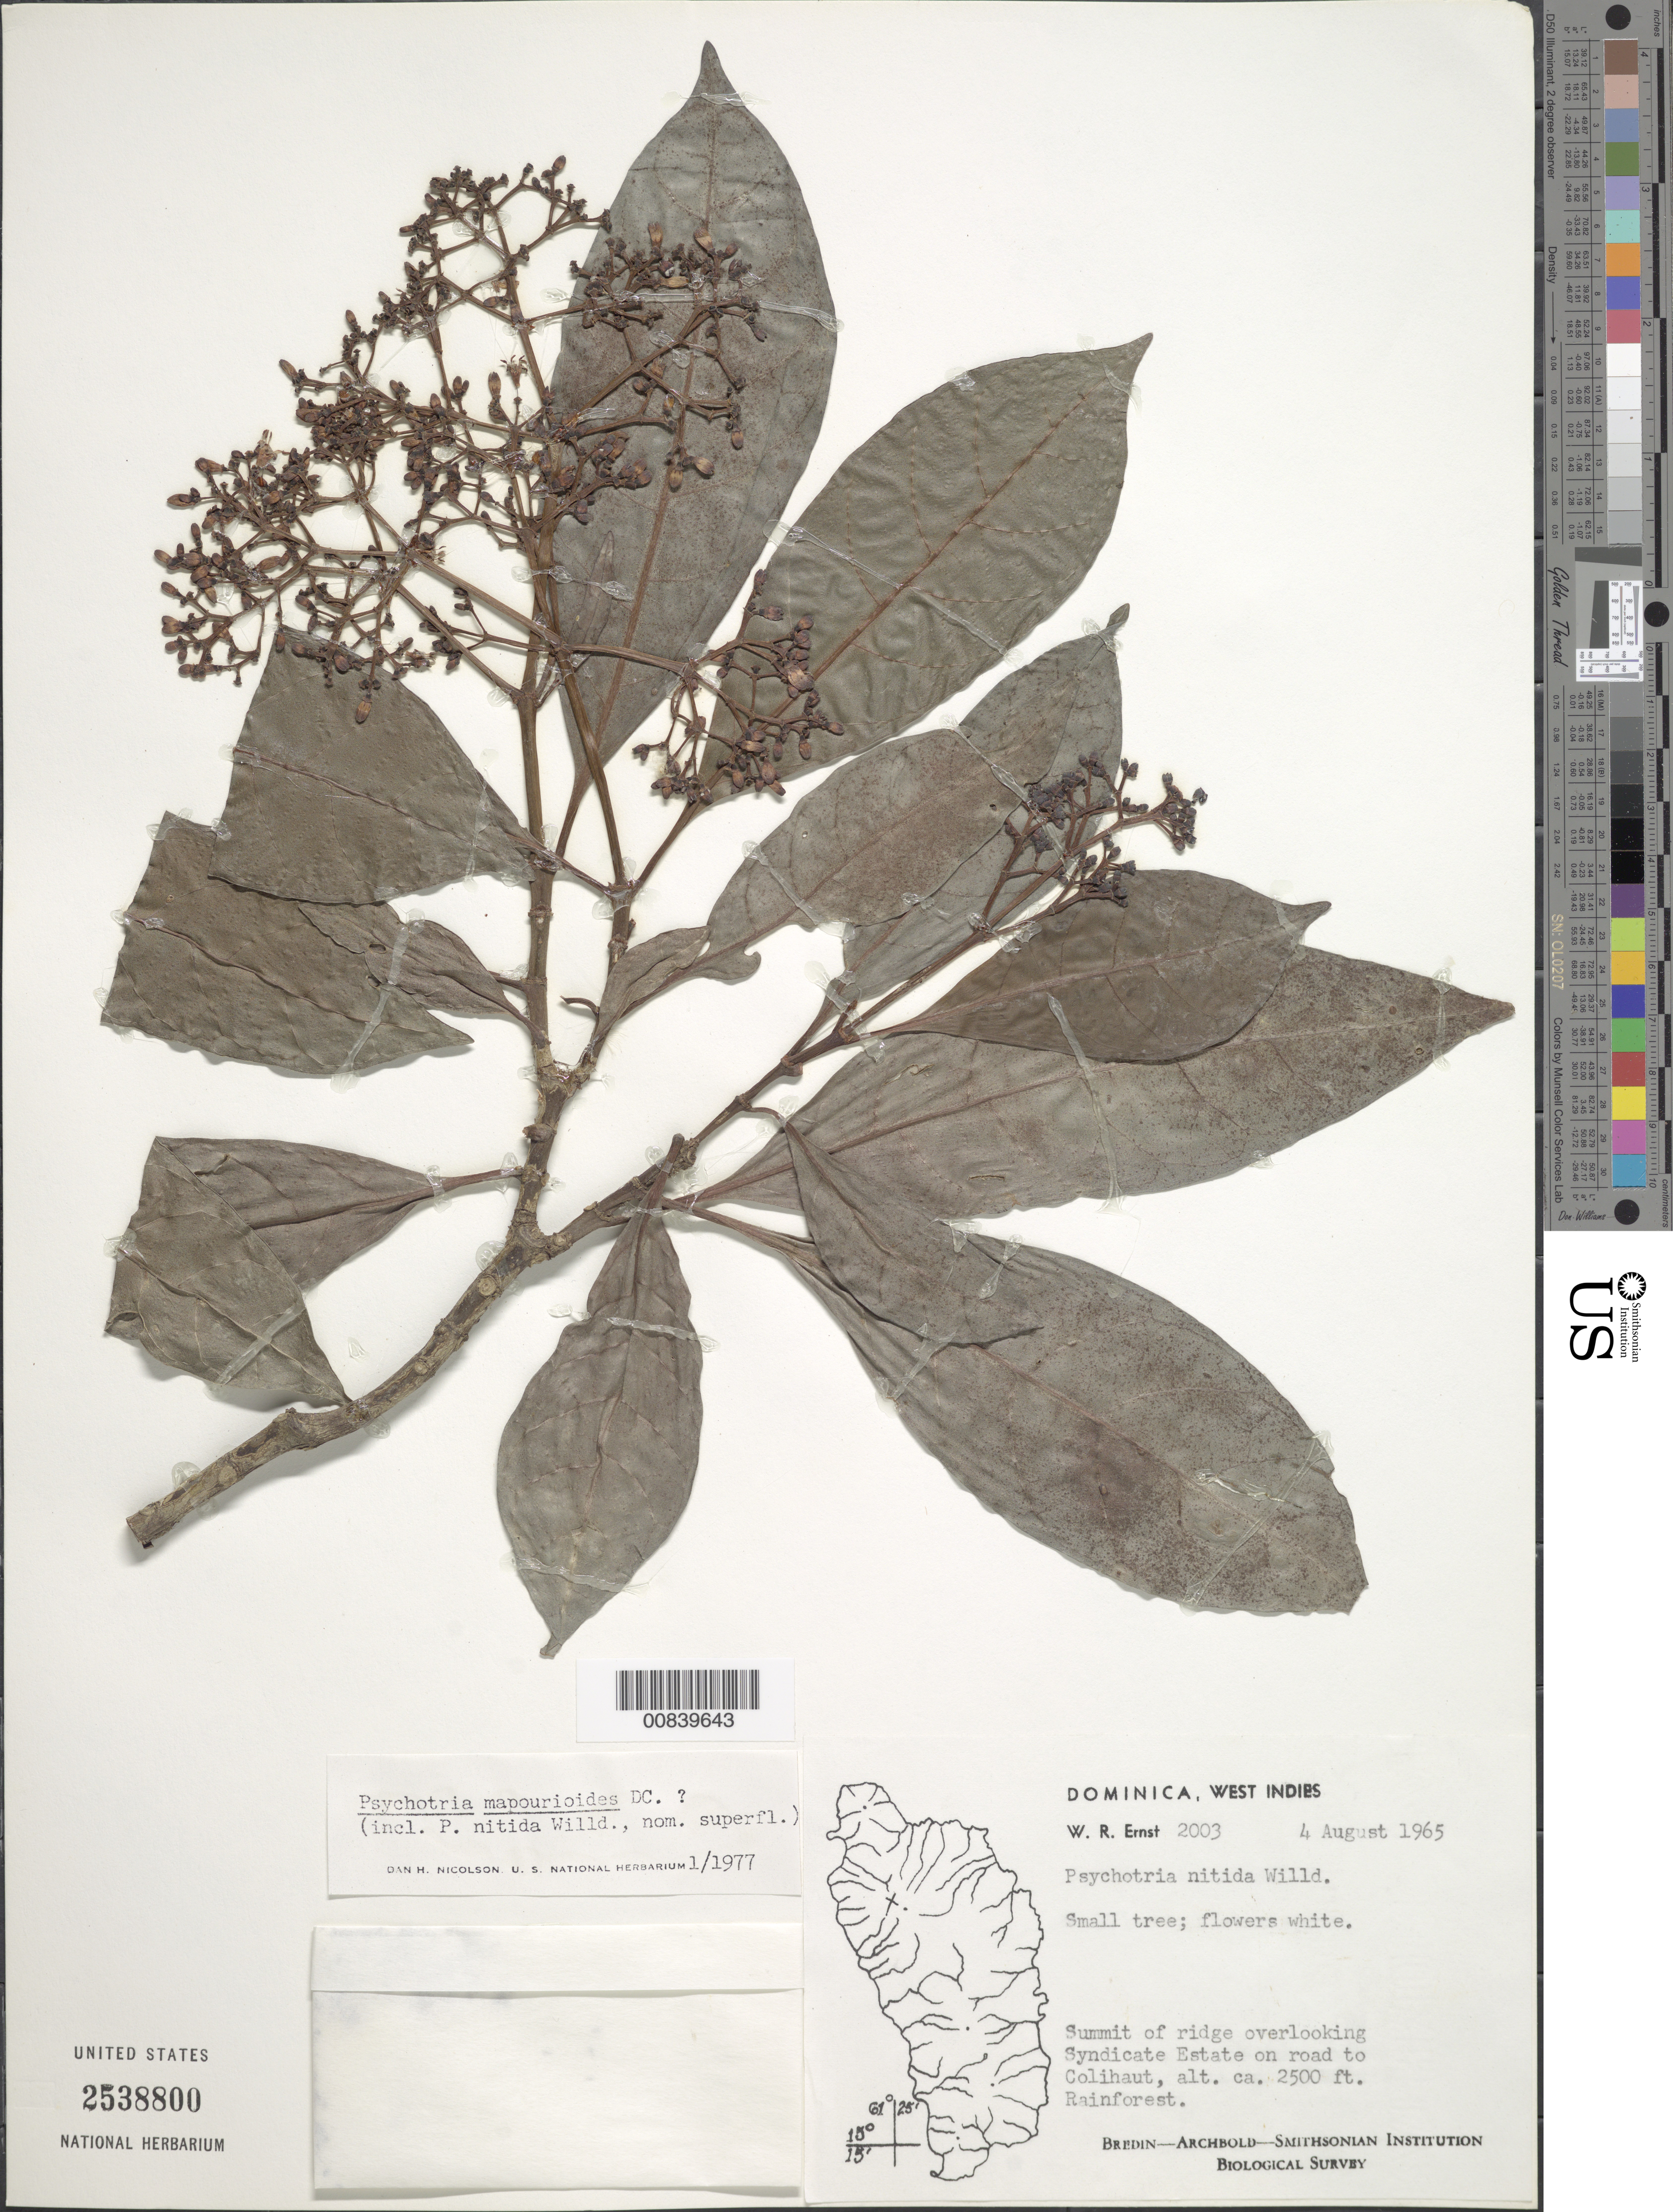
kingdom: Plantae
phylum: Tracheophyta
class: Magnoliopsida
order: Gentianales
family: Rubiaceae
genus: Psychotria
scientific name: Psychotria mapourioides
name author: DC.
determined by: Nicolson, Dan H.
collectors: W. R. Ernst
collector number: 2003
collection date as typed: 04 Aug 1965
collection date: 1965-08-04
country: Dominica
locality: Summit of ridge overlooking Syndicate Estate, on road to Colihaut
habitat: Rainforest on ridge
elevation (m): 762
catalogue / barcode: US 2538800